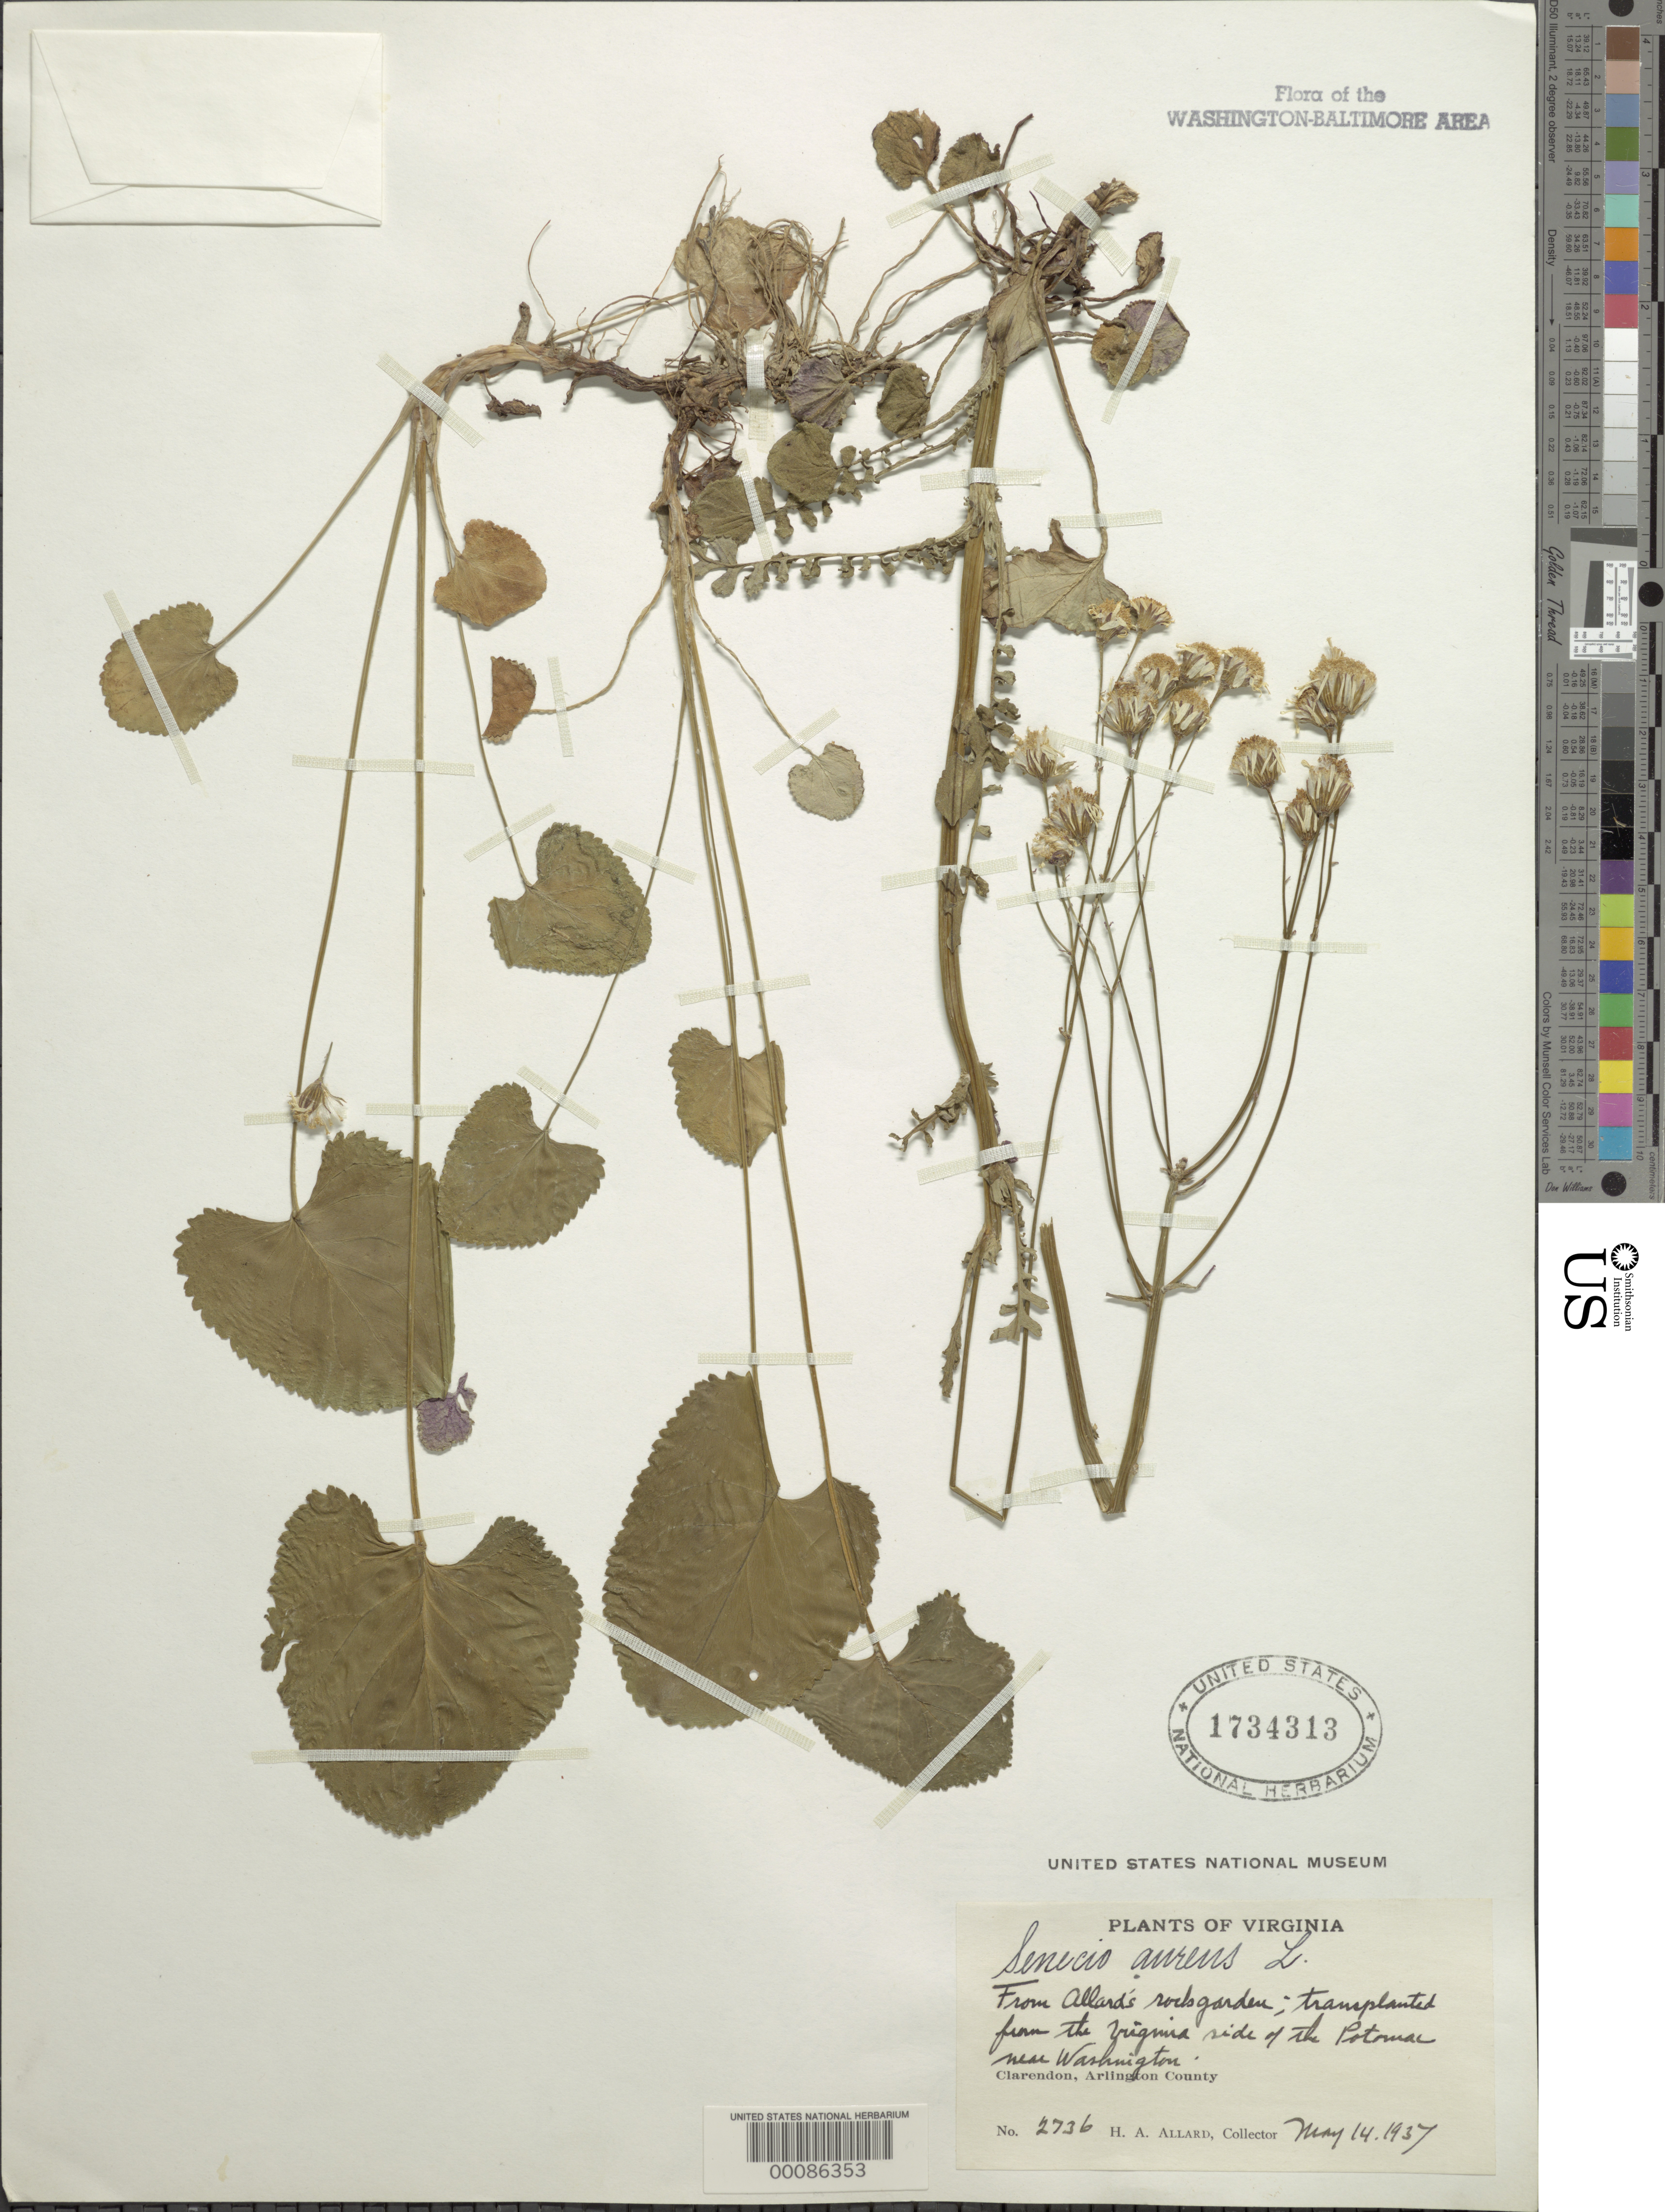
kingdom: Plantae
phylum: Tracheophyta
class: Magnoliopsida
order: Asterales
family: Asteraceae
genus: Packera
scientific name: Packera aurea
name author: (L.) Á. Löve & D. Löve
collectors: H. A. Allard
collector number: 2736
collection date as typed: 14 May 1937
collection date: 1937-05-14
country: United States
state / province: Virginia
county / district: Arlington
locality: Clarendon Allards garden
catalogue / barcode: US 1734313